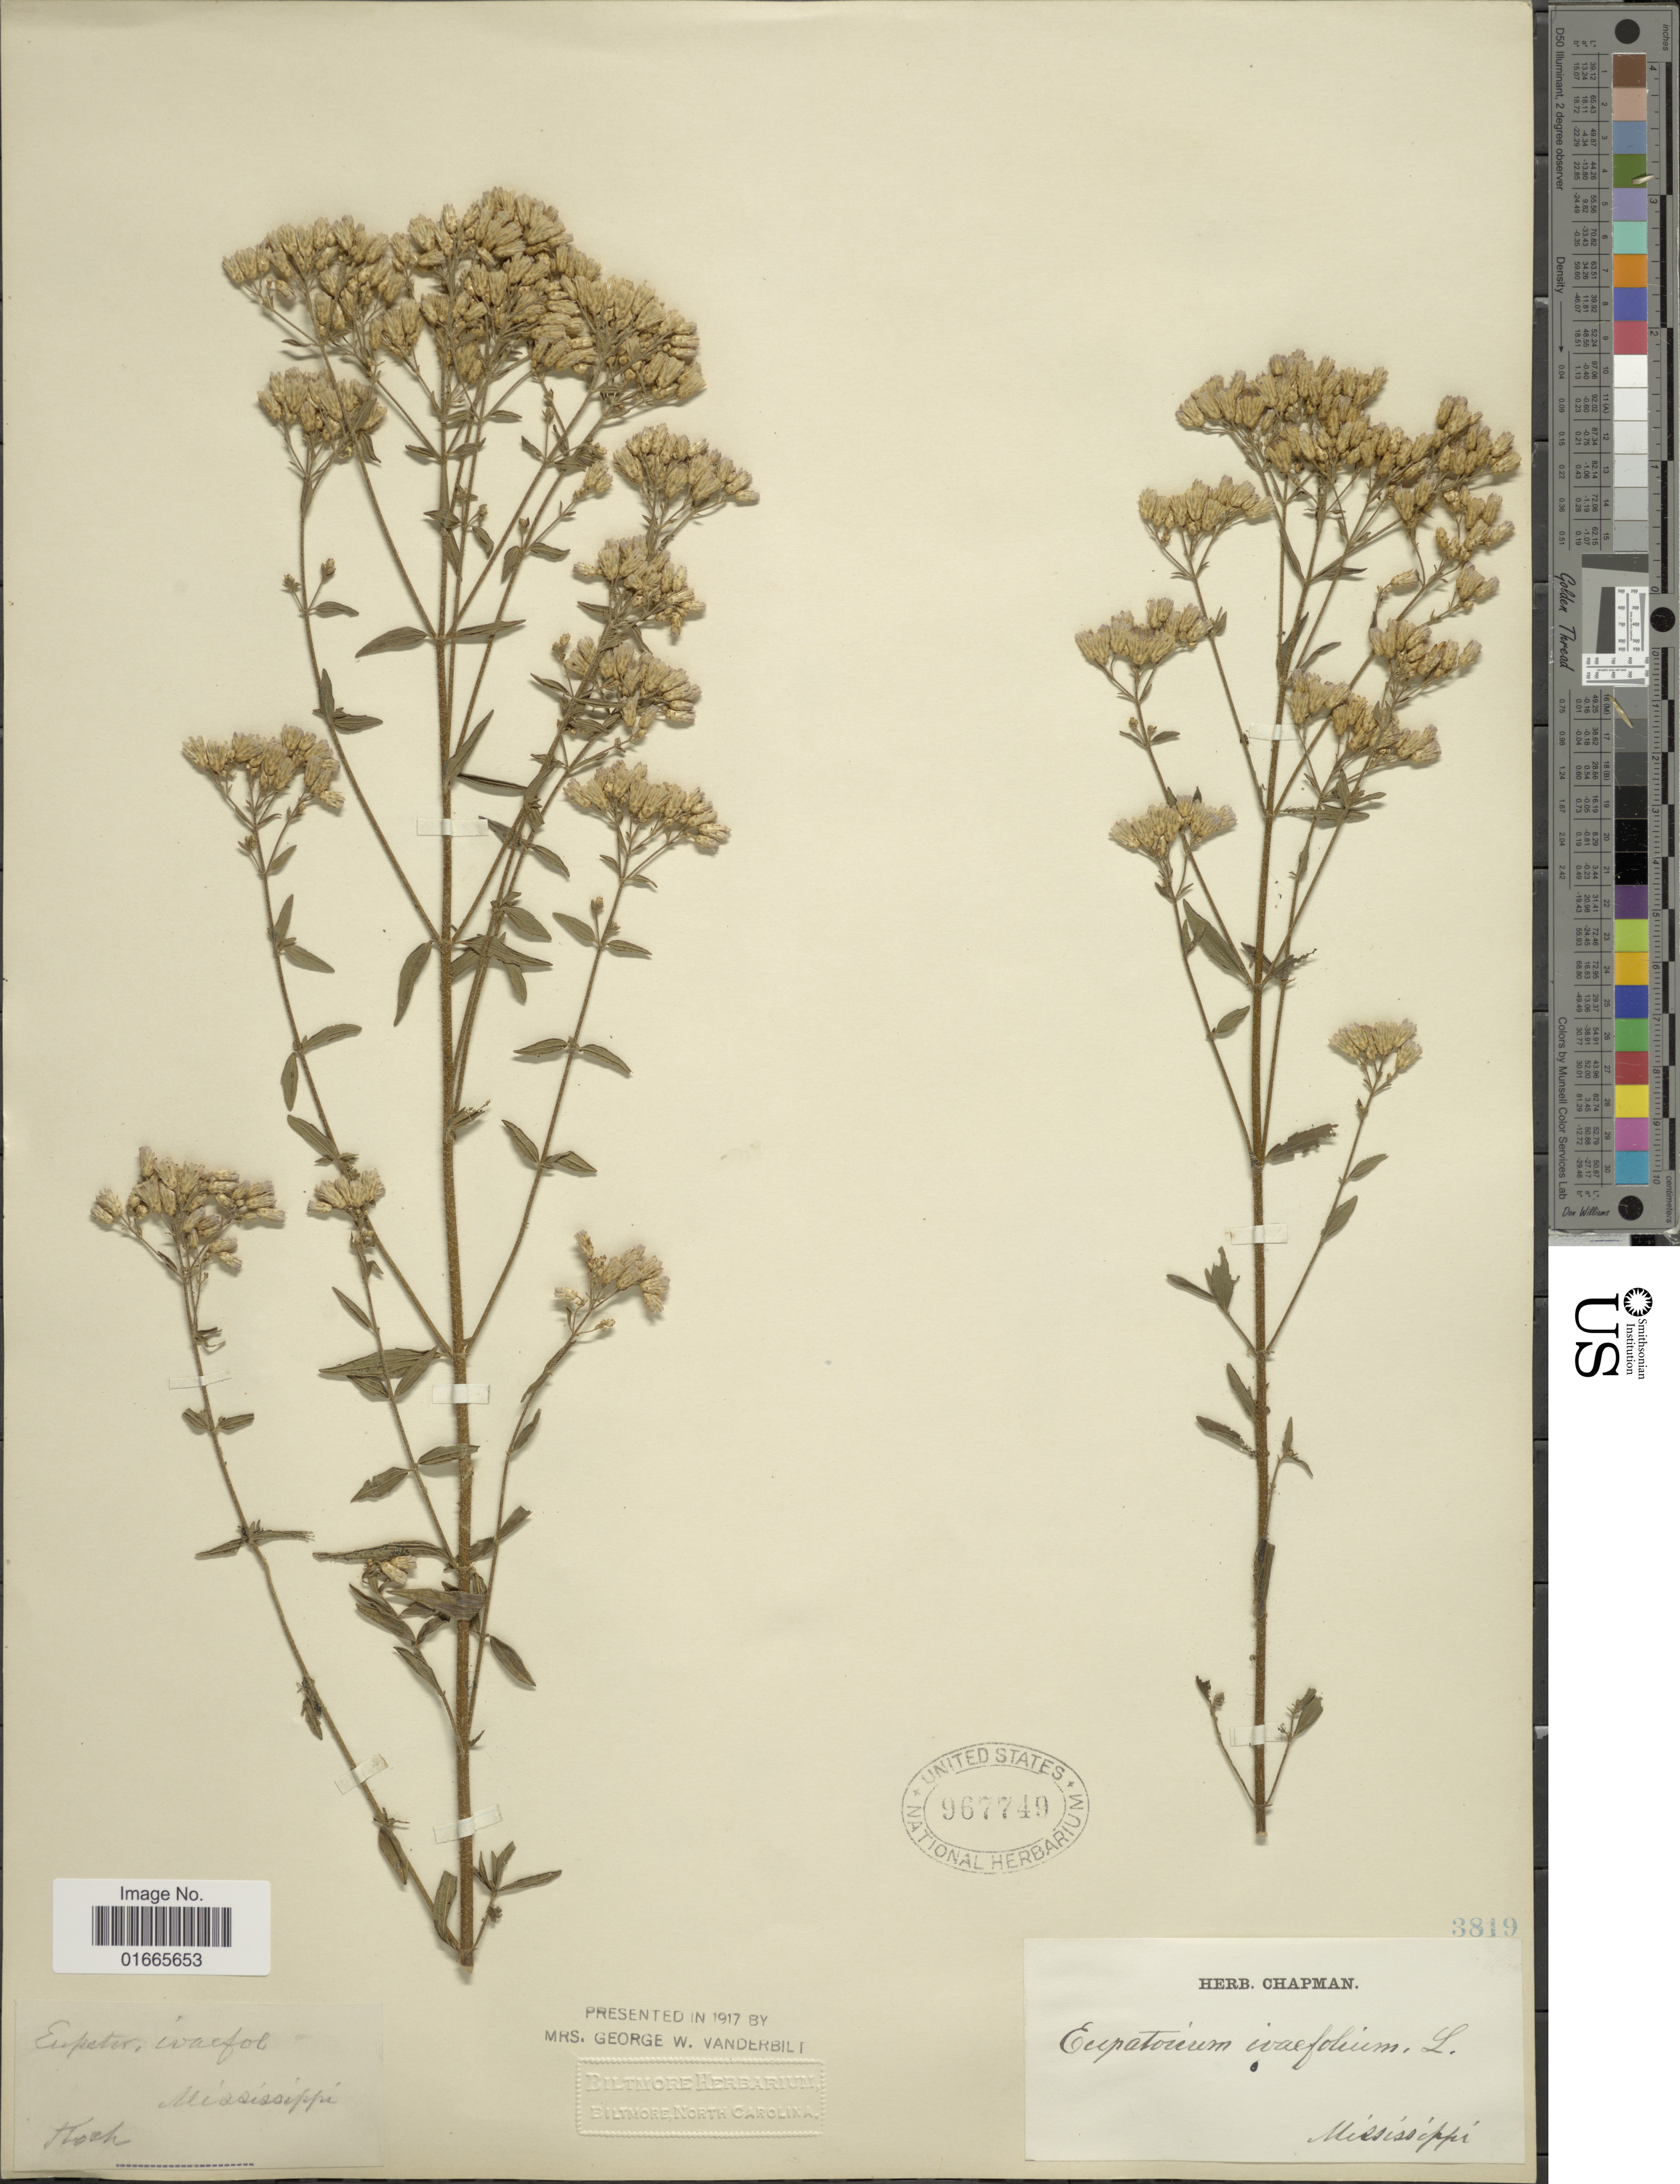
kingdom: Plantae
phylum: Tracheophyta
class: Magnoliopsida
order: Asterales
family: Asteraceae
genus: Chromolaena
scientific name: Chromolaena ivaefolia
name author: (L.) R.M. King & H. Rob.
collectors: ex herb. Chapman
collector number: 3819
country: United States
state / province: Mississippi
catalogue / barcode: US 967749